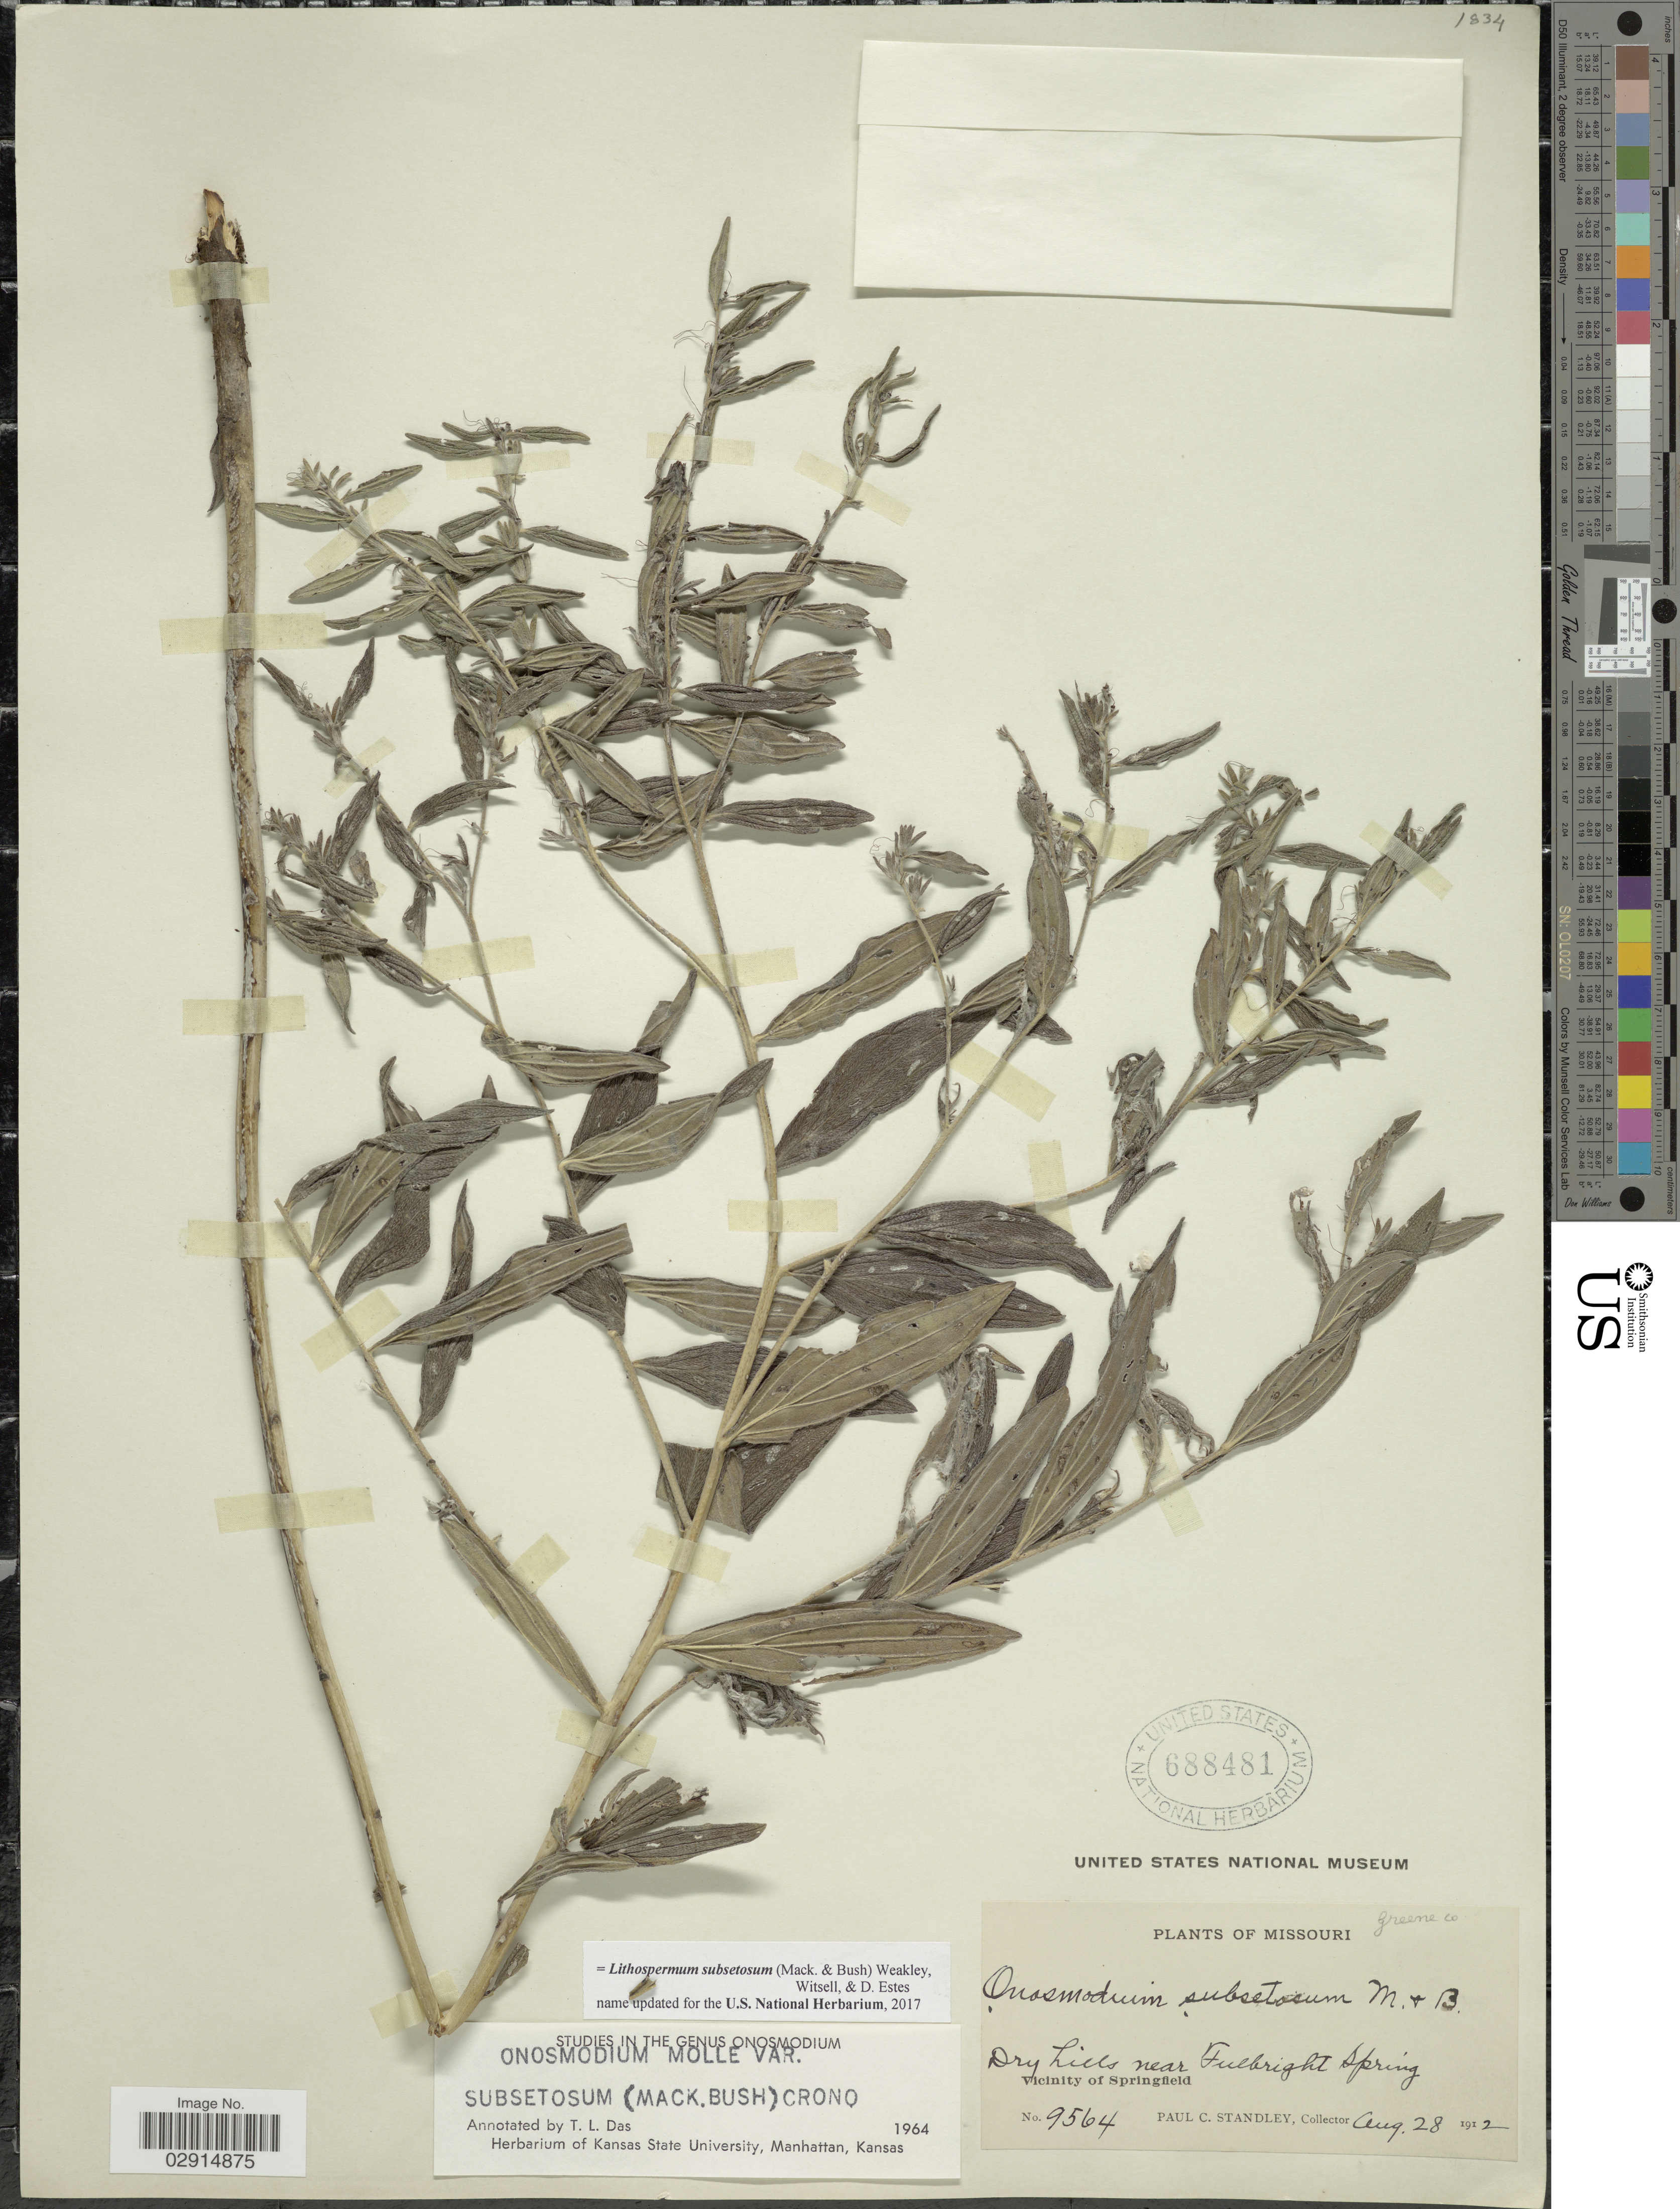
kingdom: Plantae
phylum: Tracheophyta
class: Magnoliopsida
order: Boraginales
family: Boraginaceae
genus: Lithospermum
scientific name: Lithospermum subsetosum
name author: (Mack. & Bush) Weakley et al.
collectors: P. C. Standley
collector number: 9564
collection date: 1912-08-28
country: United States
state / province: Missouri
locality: Dry hills near Fulbright Spring. Vicinity of Springfield. Greene Co. Missouri.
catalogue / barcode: US 688481